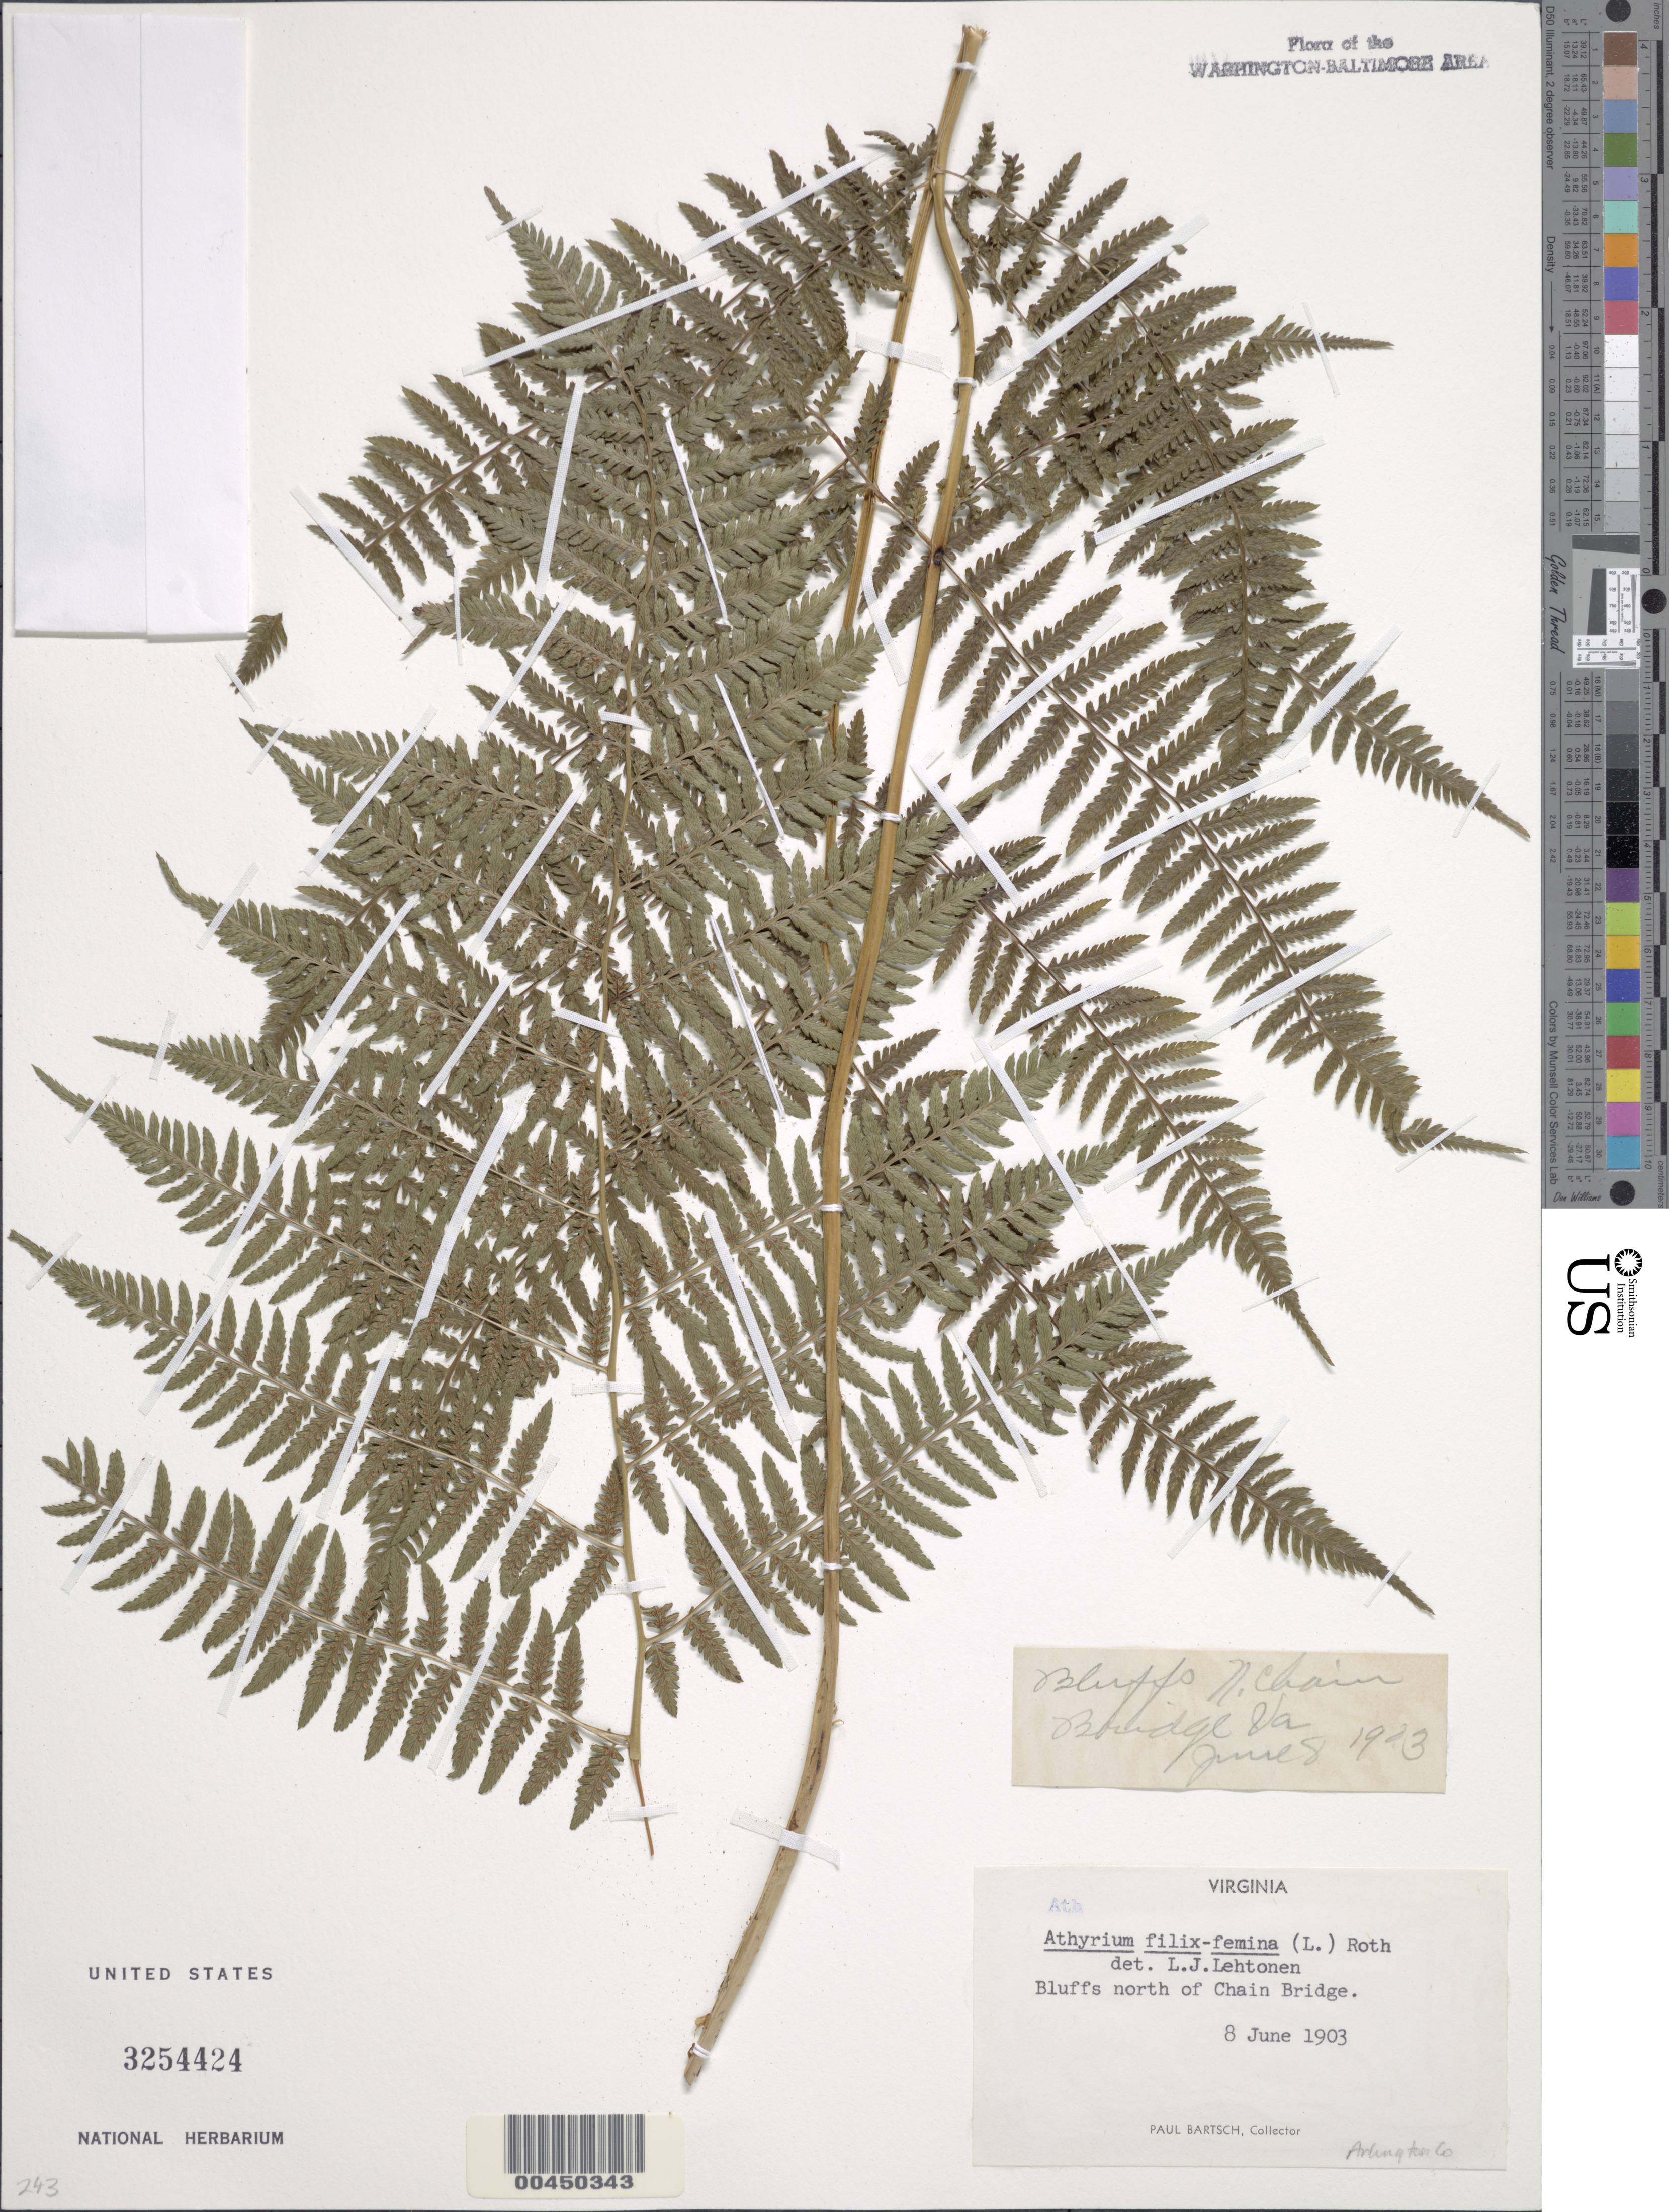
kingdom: Plantae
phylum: Tracheophyta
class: Polypodiopsida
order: Polypodiales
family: Athyriaceae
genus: Athyrium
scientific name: Athyrium filix-femina var. asplenioides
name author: (Michx.) Farw.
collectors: P. Bartsch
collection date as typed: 08 Jun 1903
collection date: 1903-06-08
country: United States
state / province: Virginia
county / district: Arlington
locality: Bluffs north of Chain Bridge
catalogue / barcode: US 3254424